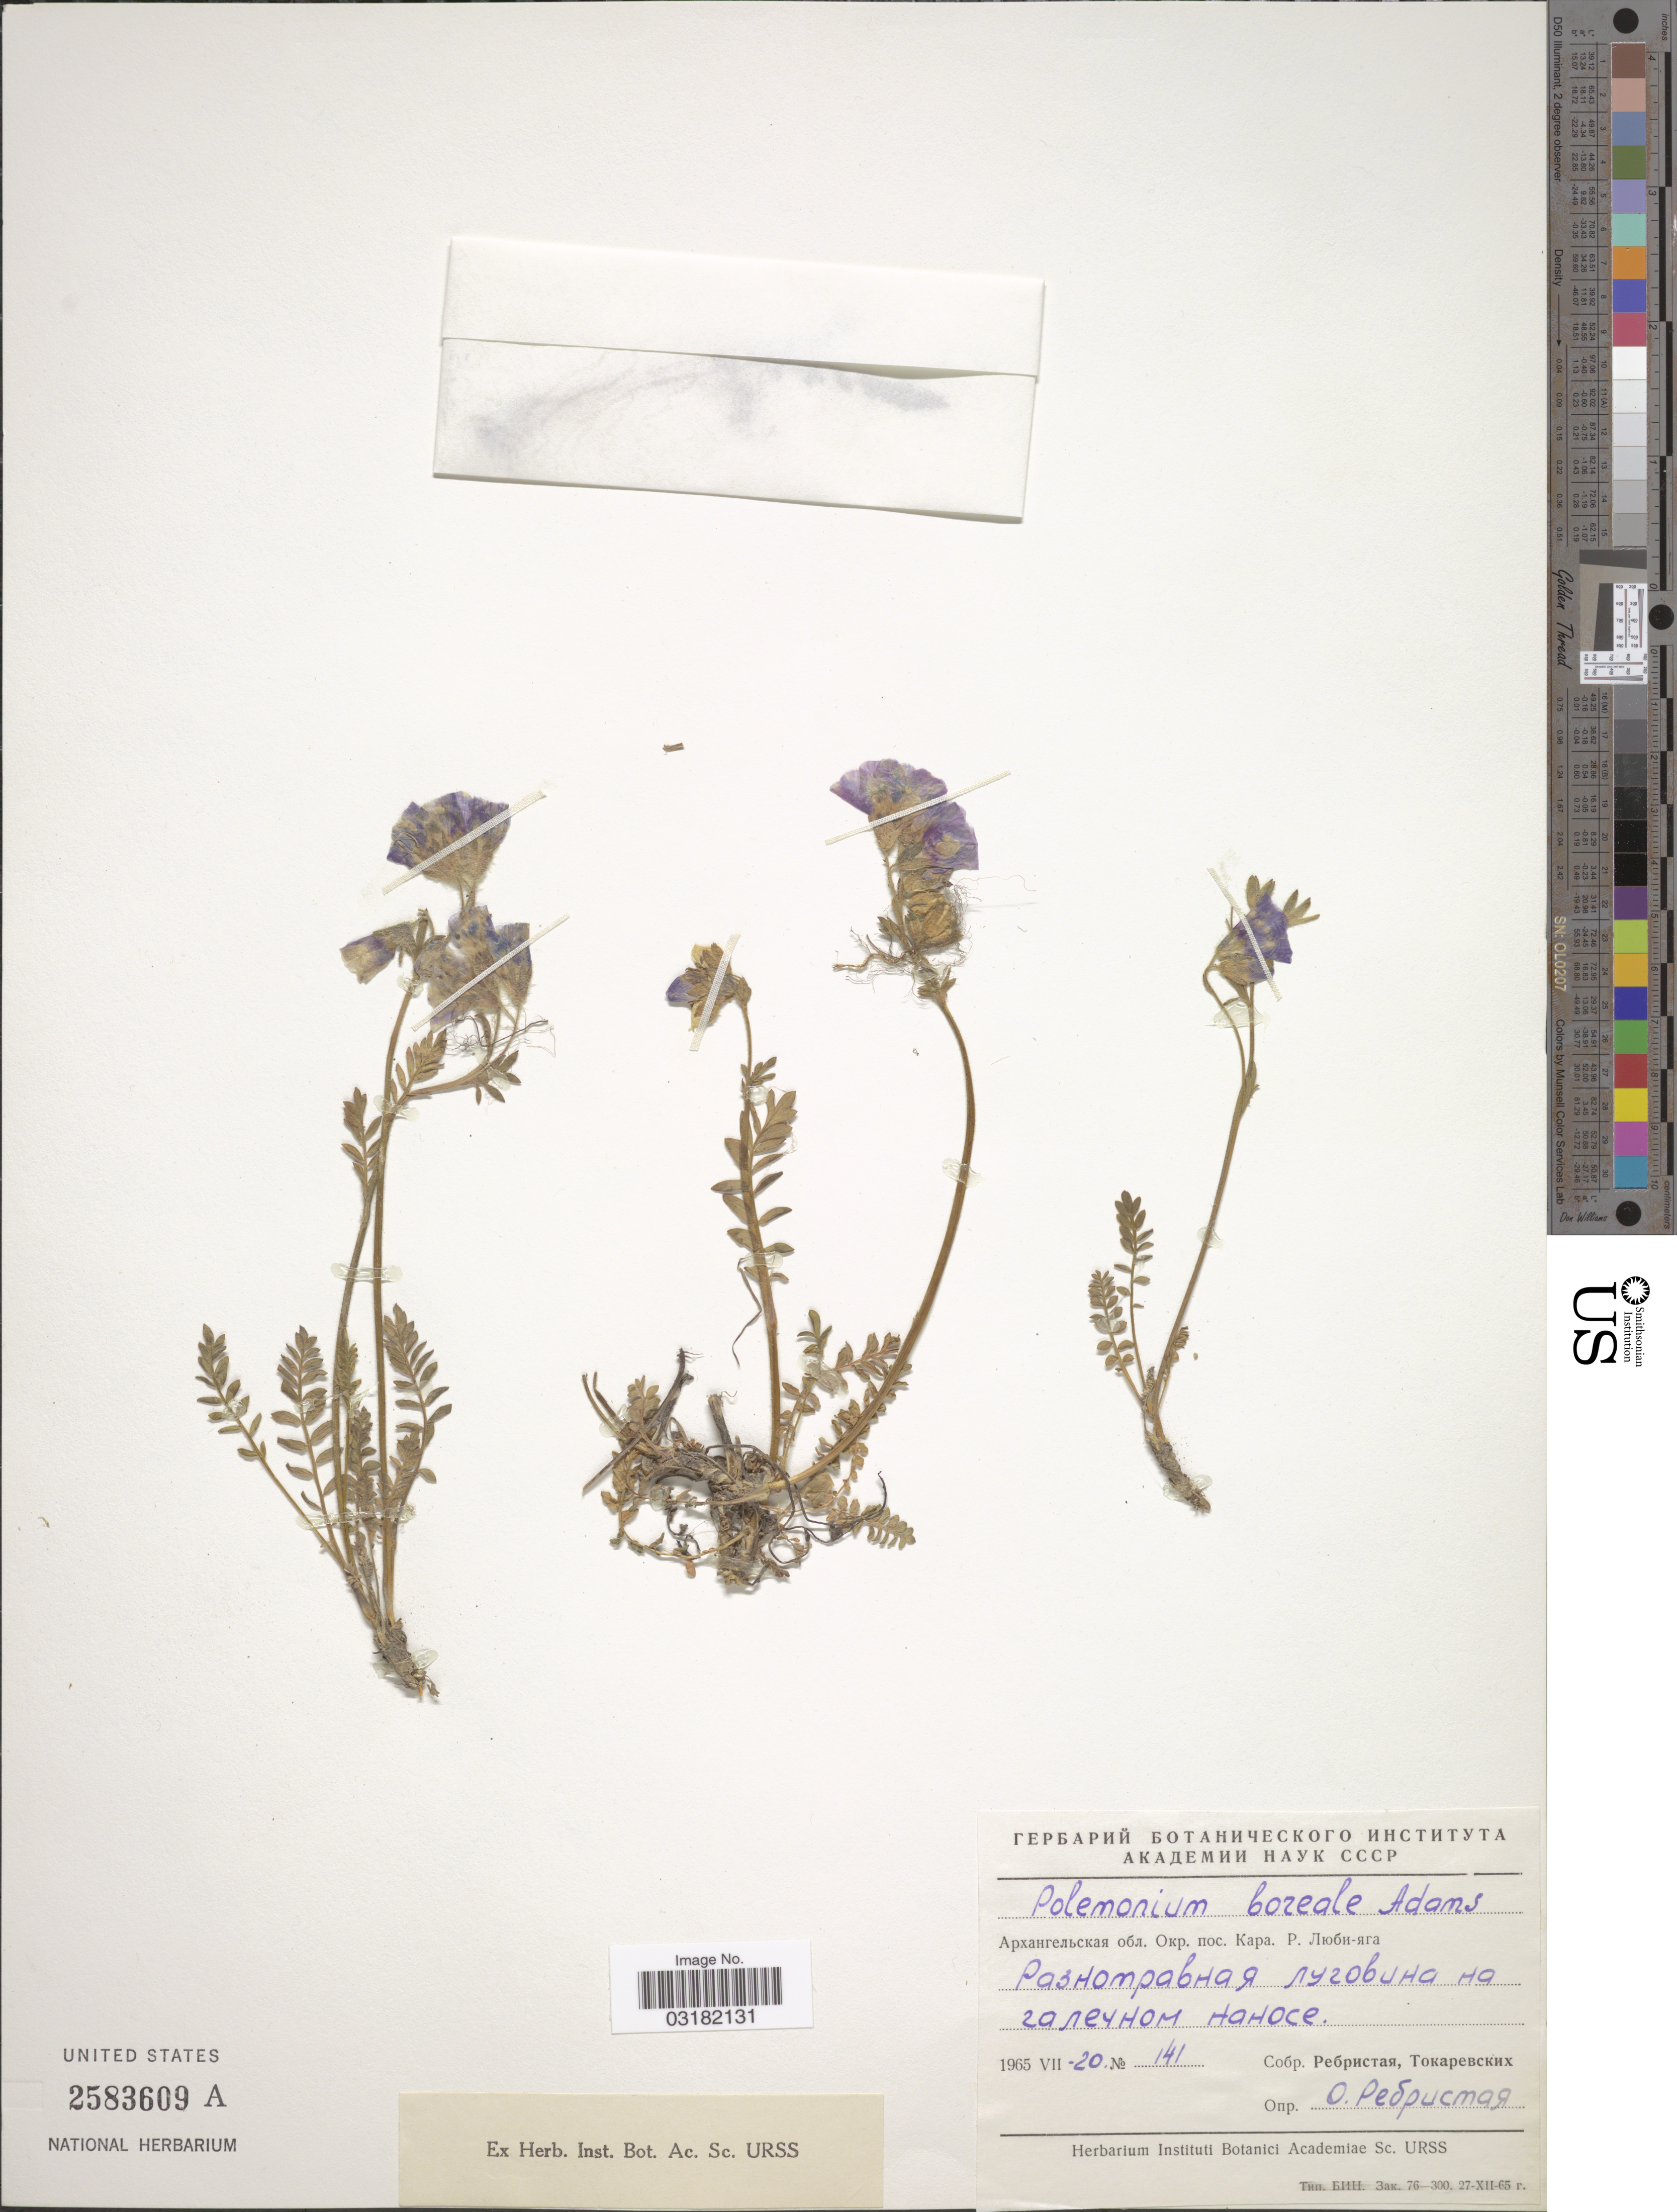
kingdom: Plantae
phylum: Tracheophyta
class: Magnoliopsida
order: Ericales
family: Polemoniaceae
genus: Polemonium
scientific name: Polemonium boreale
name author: Adams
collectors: O. Rebristaya & Tokarevskikh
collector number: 141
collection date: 1965-07-20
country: Russian Federation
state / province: Arkhangelsk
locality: Vicinity of Village Kara, River Lubi-yaga.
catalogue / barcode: US 2583609